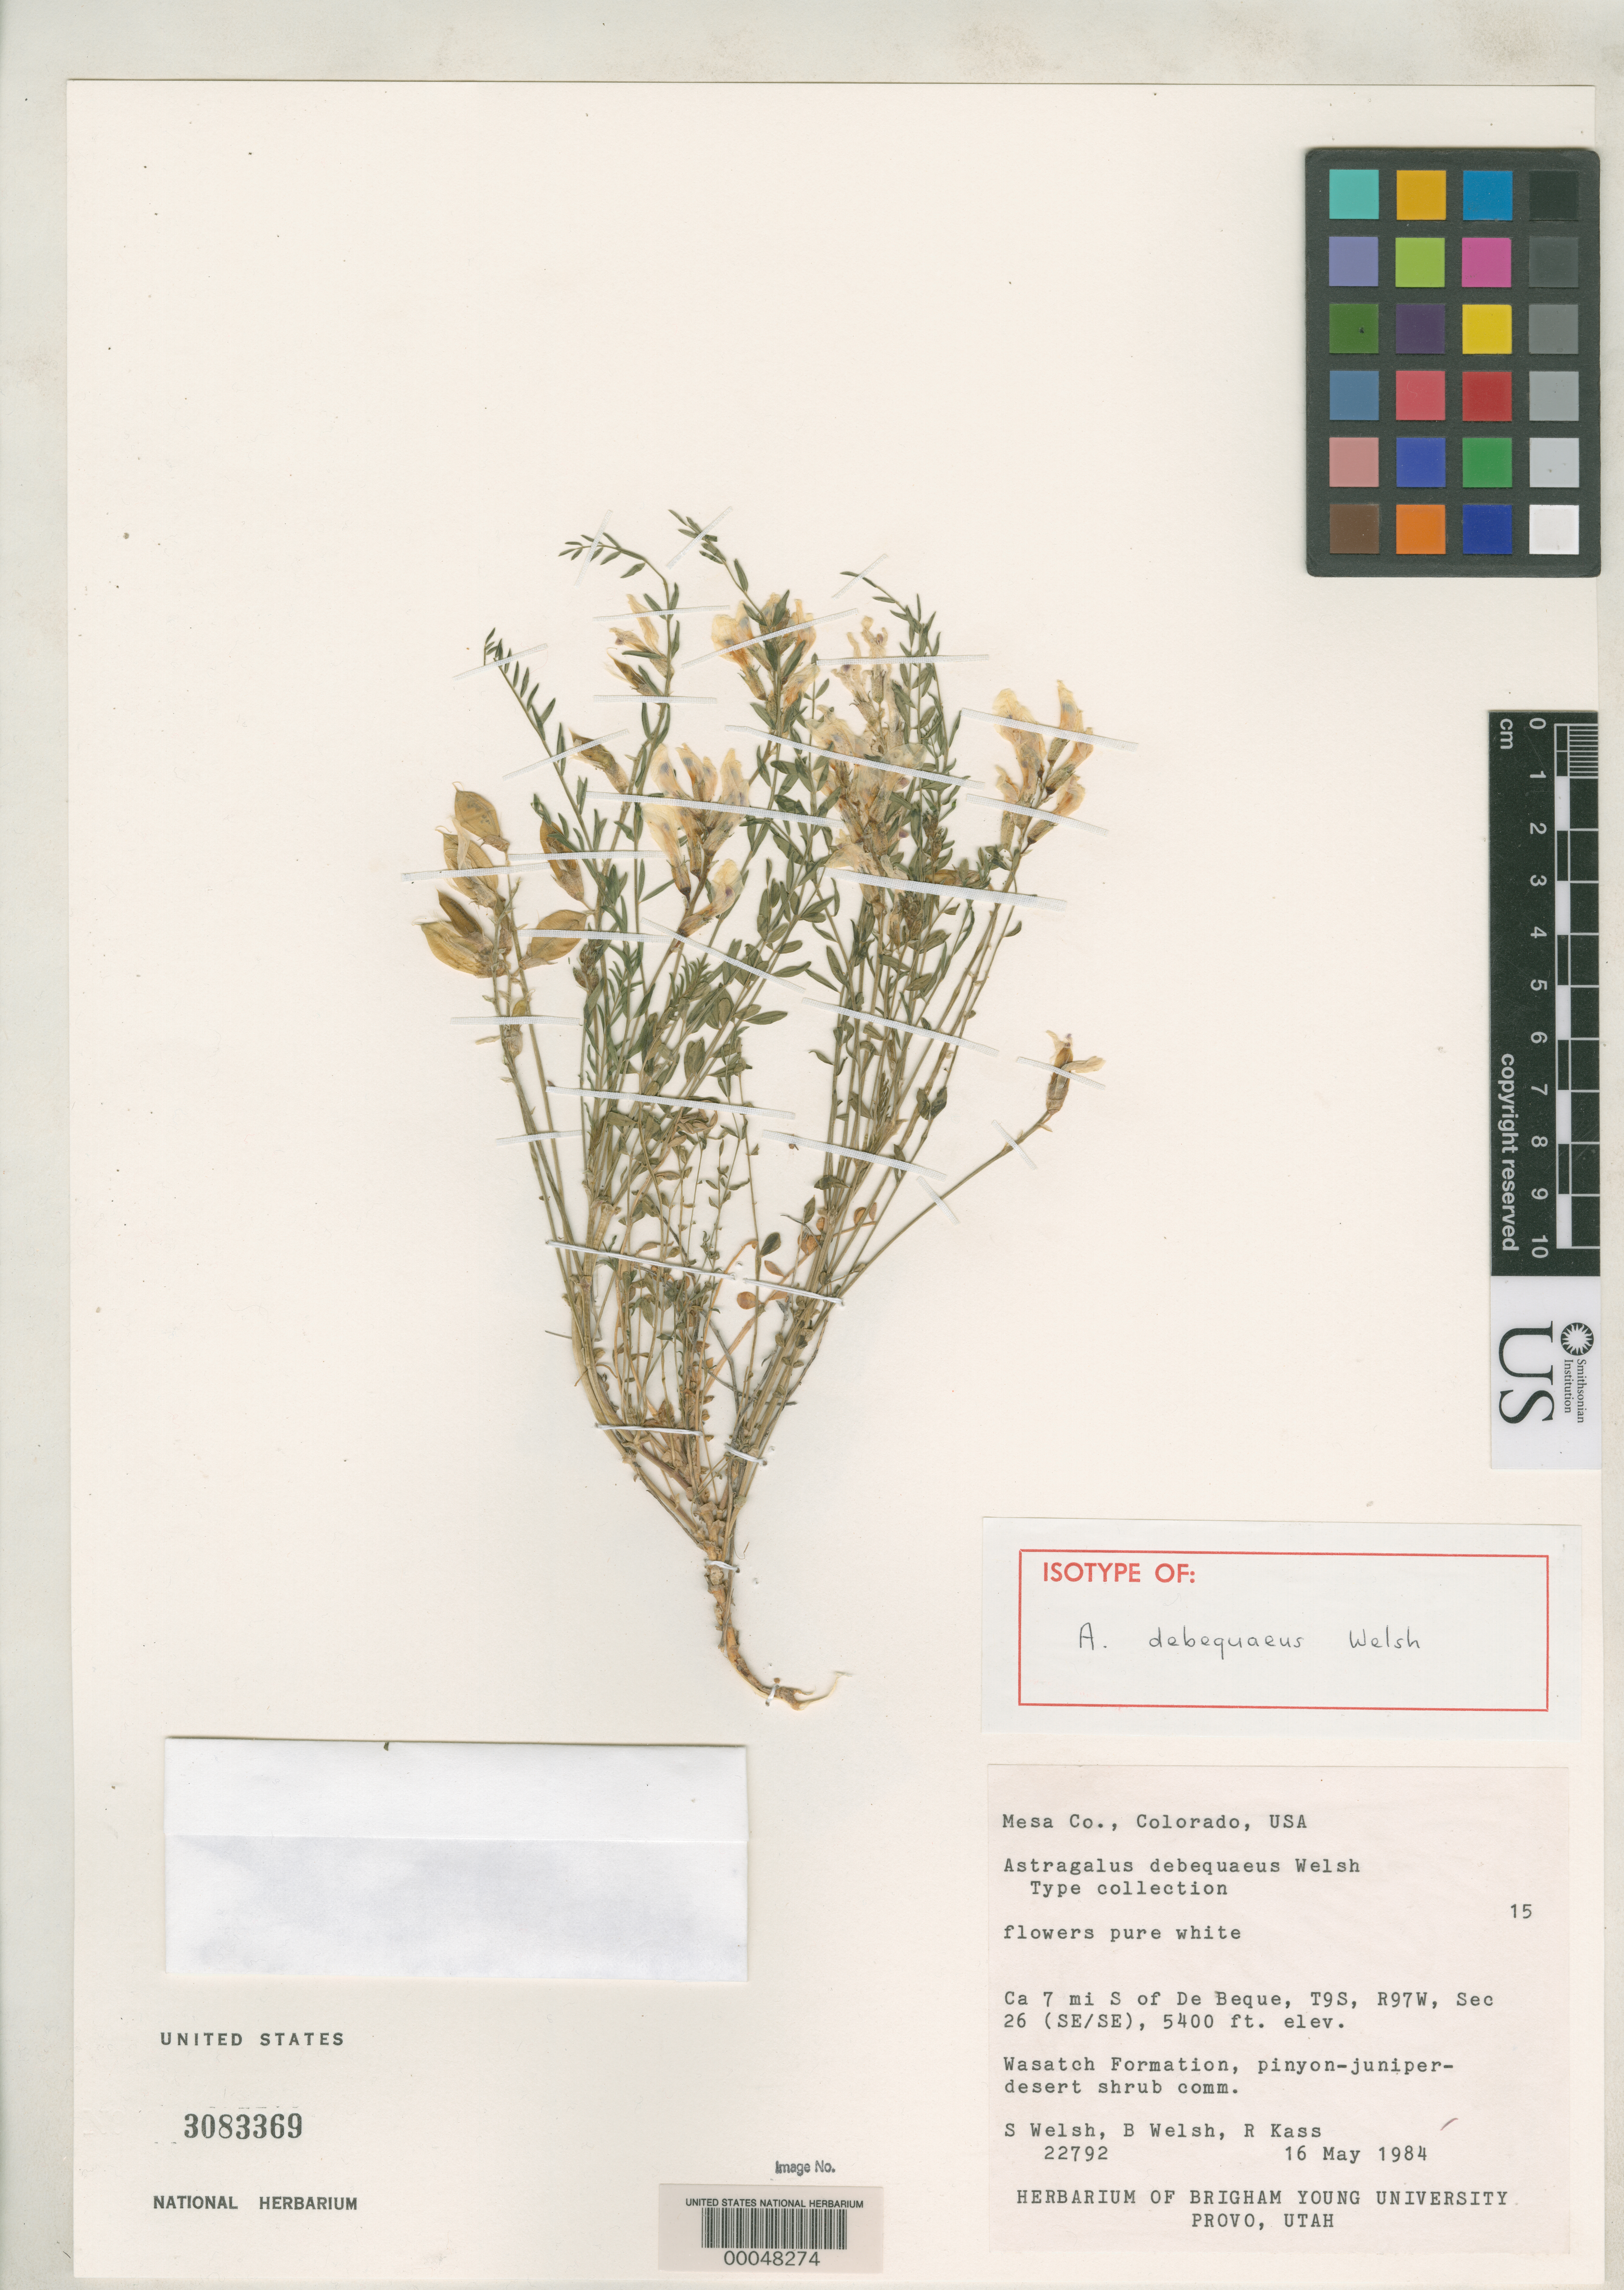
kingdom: Plantae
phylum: Tracheophyta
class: Magnoliopsida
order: Fabales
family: Fabaceae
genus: Astragalus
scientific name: Astragalus debequaeus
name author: S.L. Welsh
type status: Isotype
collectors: S. Welsh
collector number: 22792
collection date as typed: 16 May 1984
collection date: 1984-05-16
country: United States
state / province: Colorado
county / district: Mesa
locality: About 7 mi. S of de Beque, T9S, R97W, sec 26 (SE/SE).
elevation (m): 1646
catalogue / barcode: US 3083369